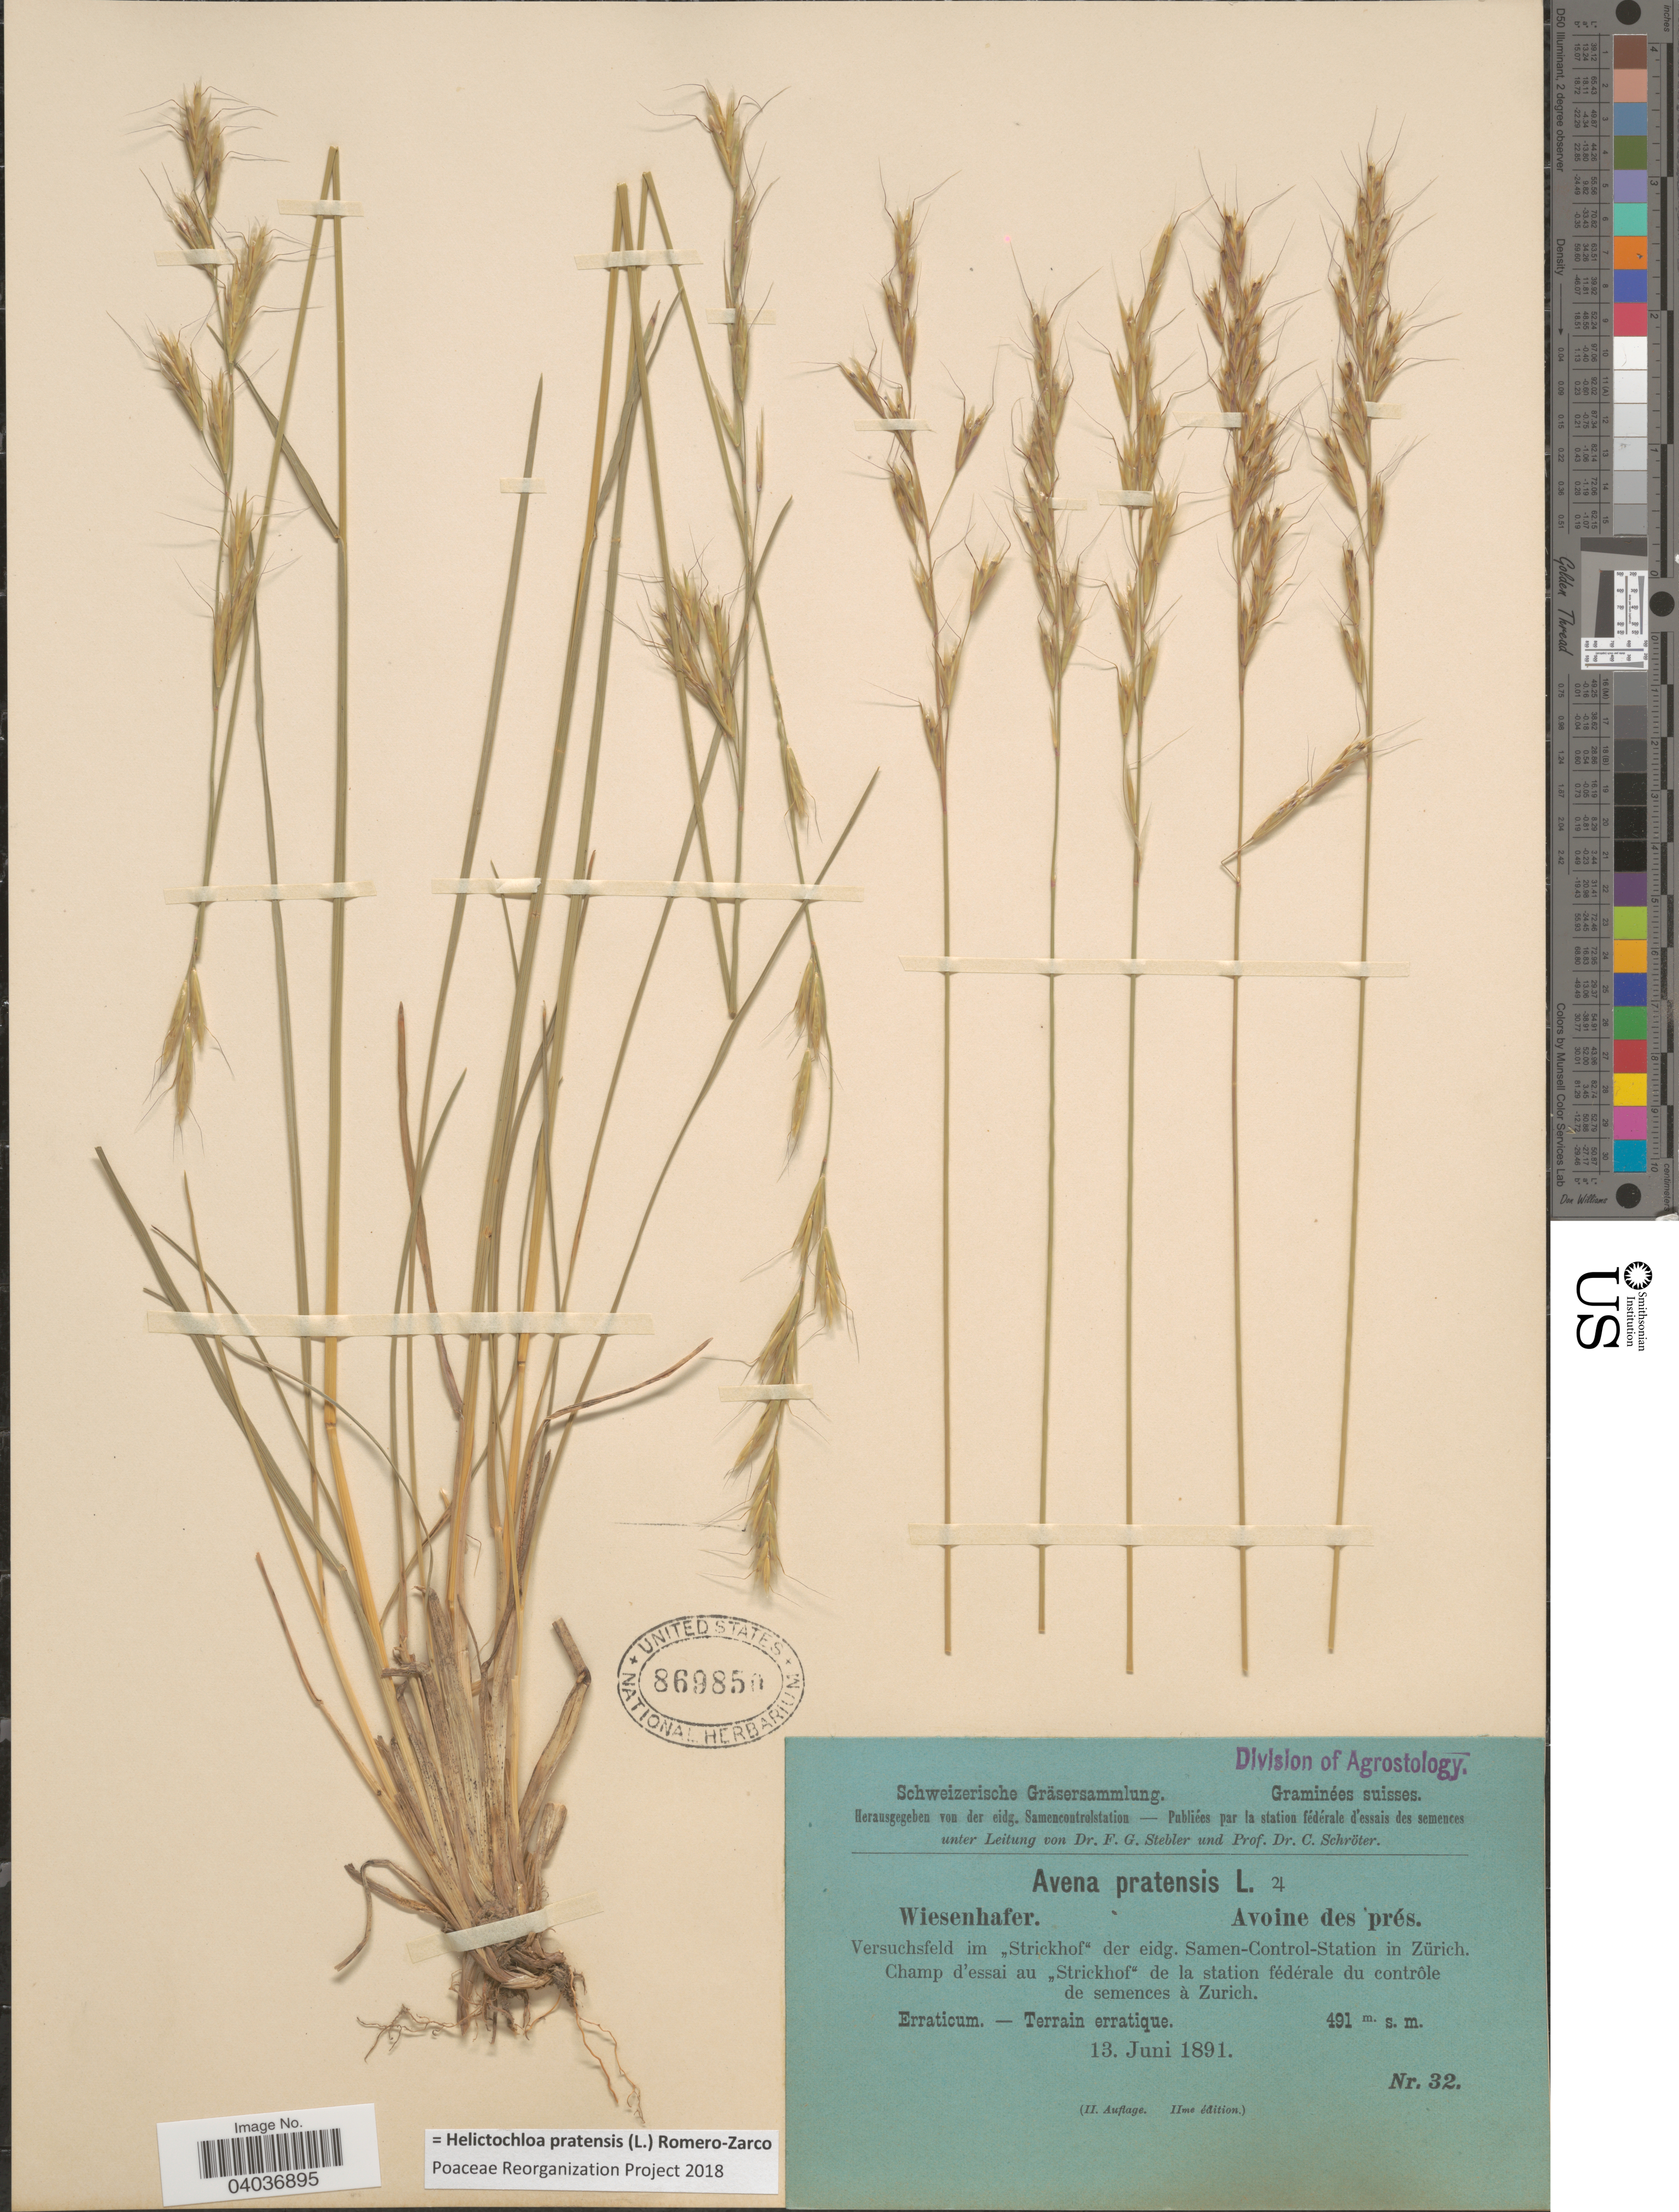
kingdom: Plantae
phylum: Tracheophyta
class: Liliopsida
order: Poales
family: Poaceae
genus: Helictochloa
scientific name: Helictochloa pratensis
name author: (L.) Romero-Zarco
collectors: Stebler, F.G. & Schröter, C.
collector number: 32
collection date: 1891-06-13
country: Switzerland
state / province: Zurich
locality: Schweizerische. Versuchsfeld im "Strickhof" der eidg. Samen-Control-Station in Zürich. Champ d'essai au " Strickhof" de la station fédérale du contrôle de semences à Zurich.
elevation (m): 491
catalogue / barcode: US 869850